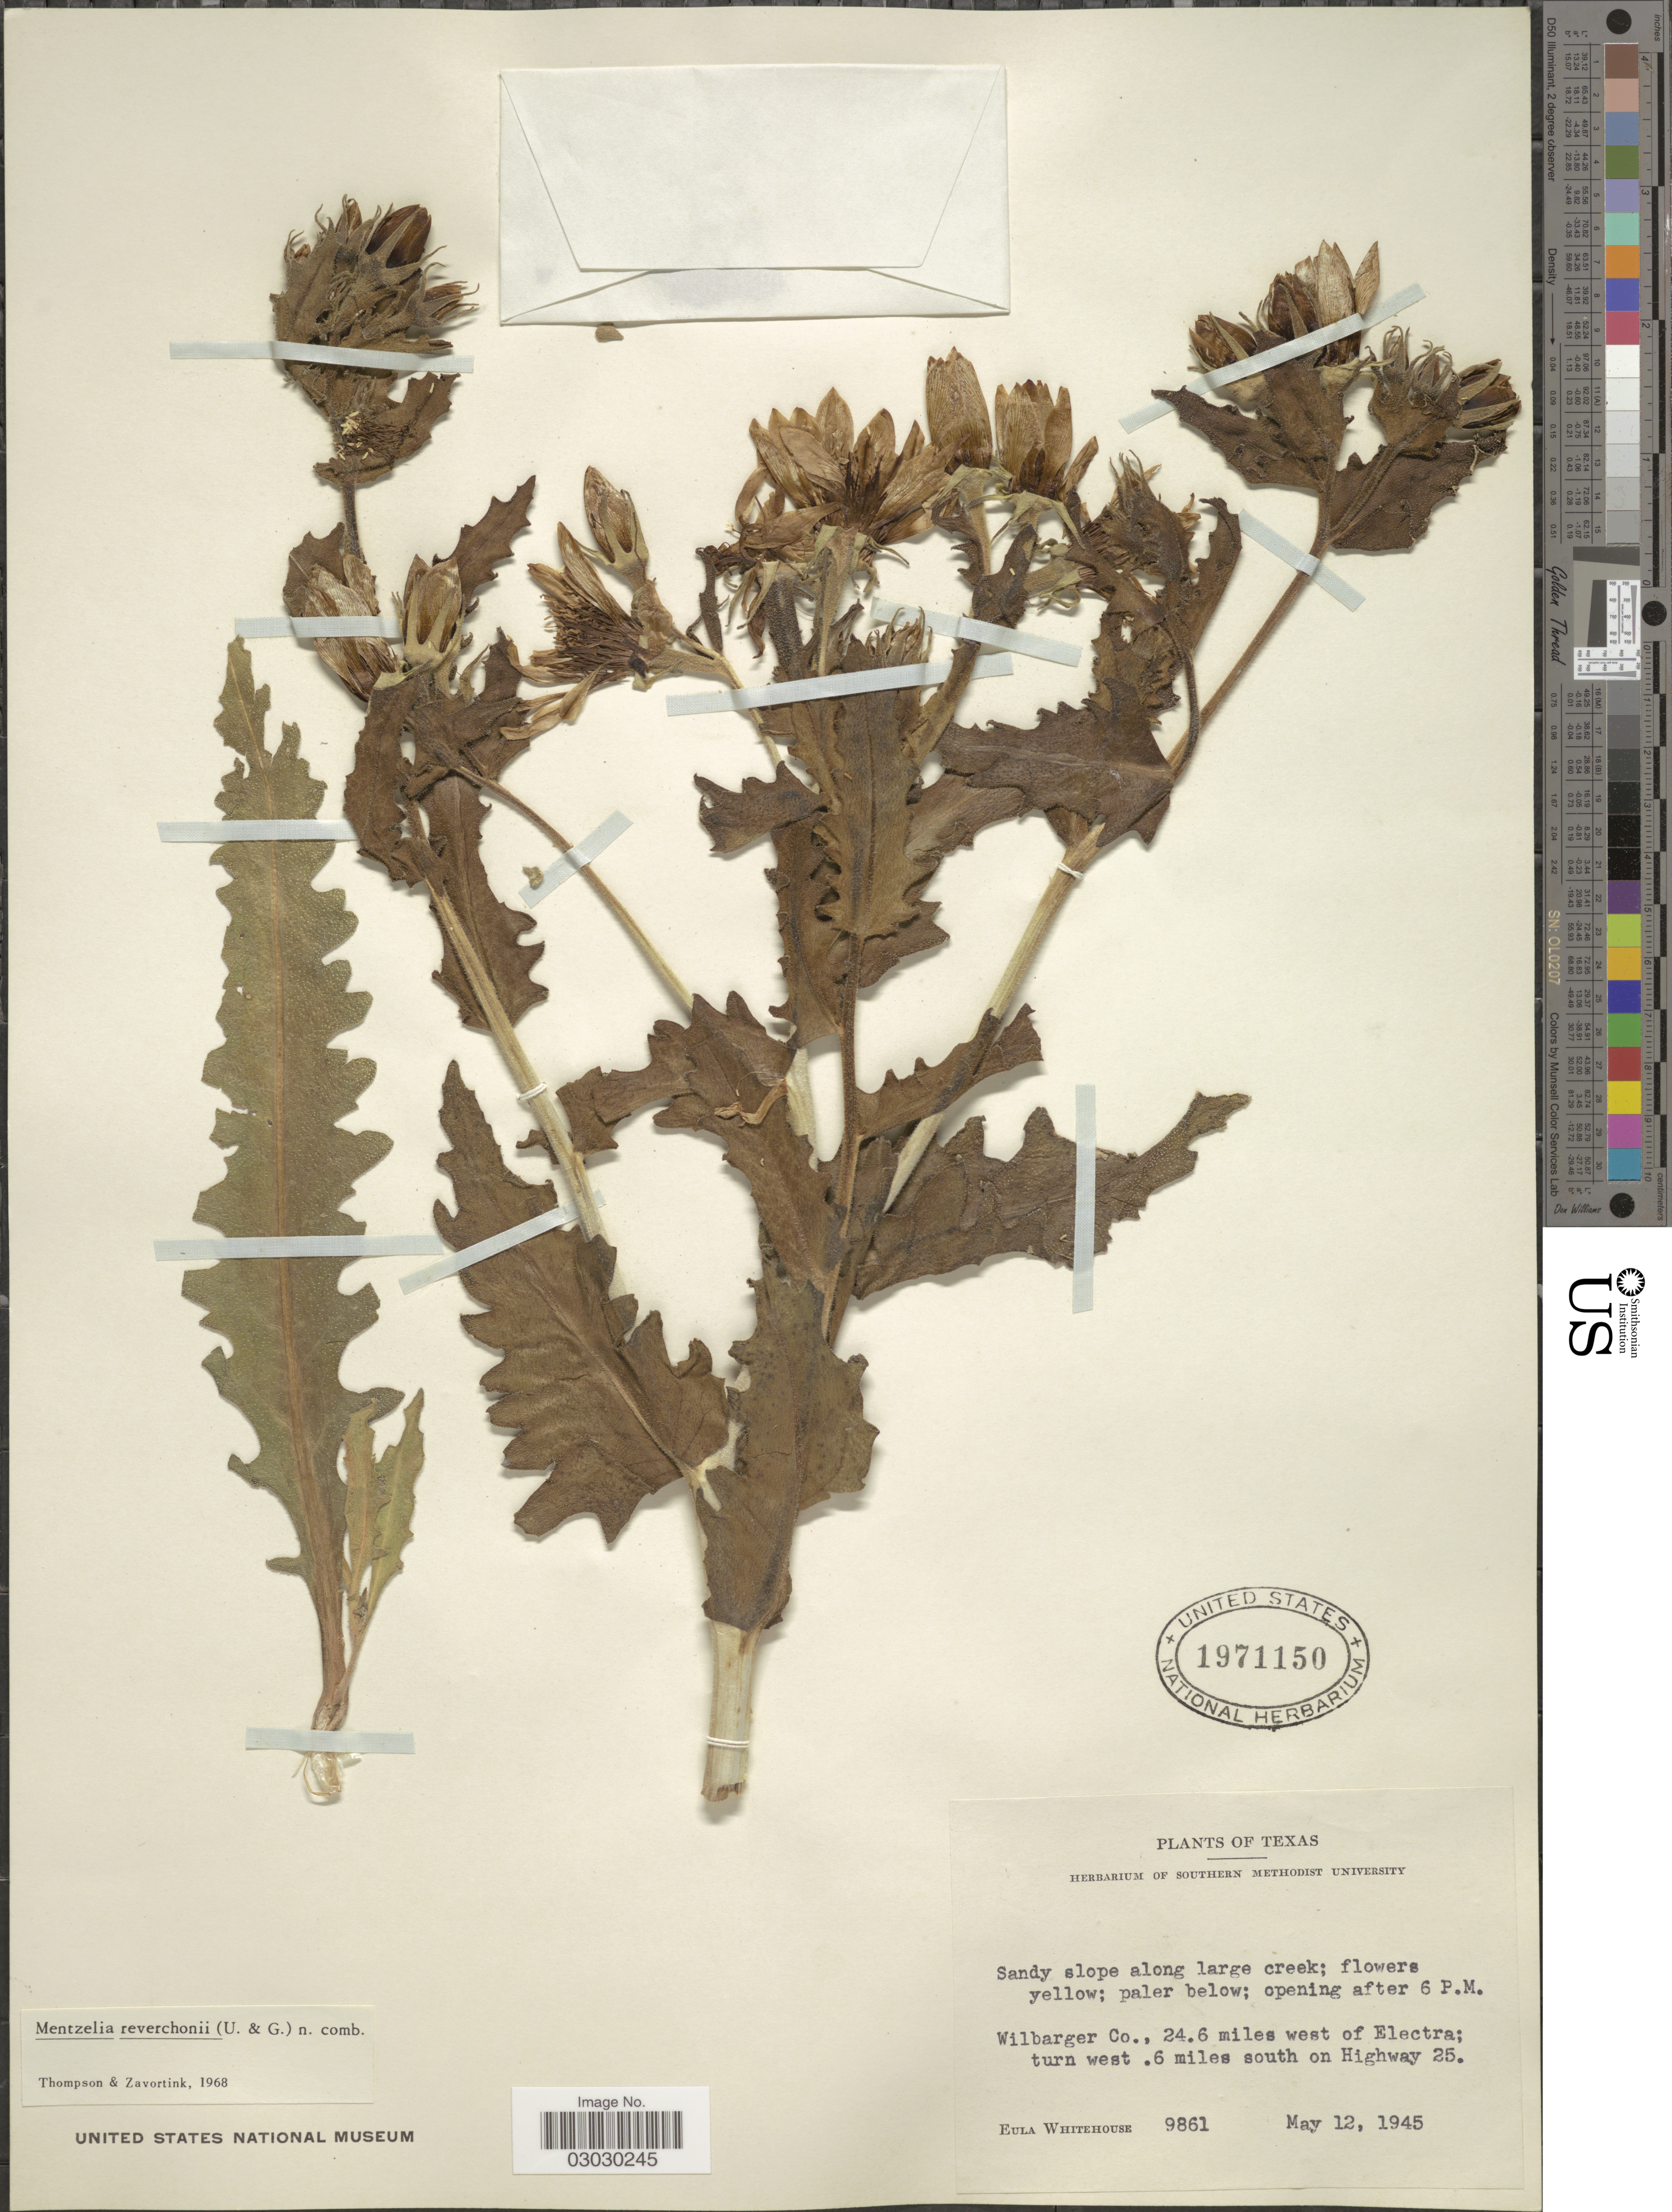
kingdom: Plantae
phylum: Tracheophyta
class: Magnoliopsida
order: Cornales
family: Loasaceae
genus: Mentzelia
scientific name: Mentzelia reverchonii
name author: (Urb.) H.J. Thomps. & Zavort.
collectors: E. Whitehouse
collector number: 9861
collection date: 1945-05-12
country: United States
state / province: Texas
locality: Wilbarger Co., 24.6 miles west of Electra; turn west, 6 miles south on Highway 25.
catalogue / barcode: US 1971150